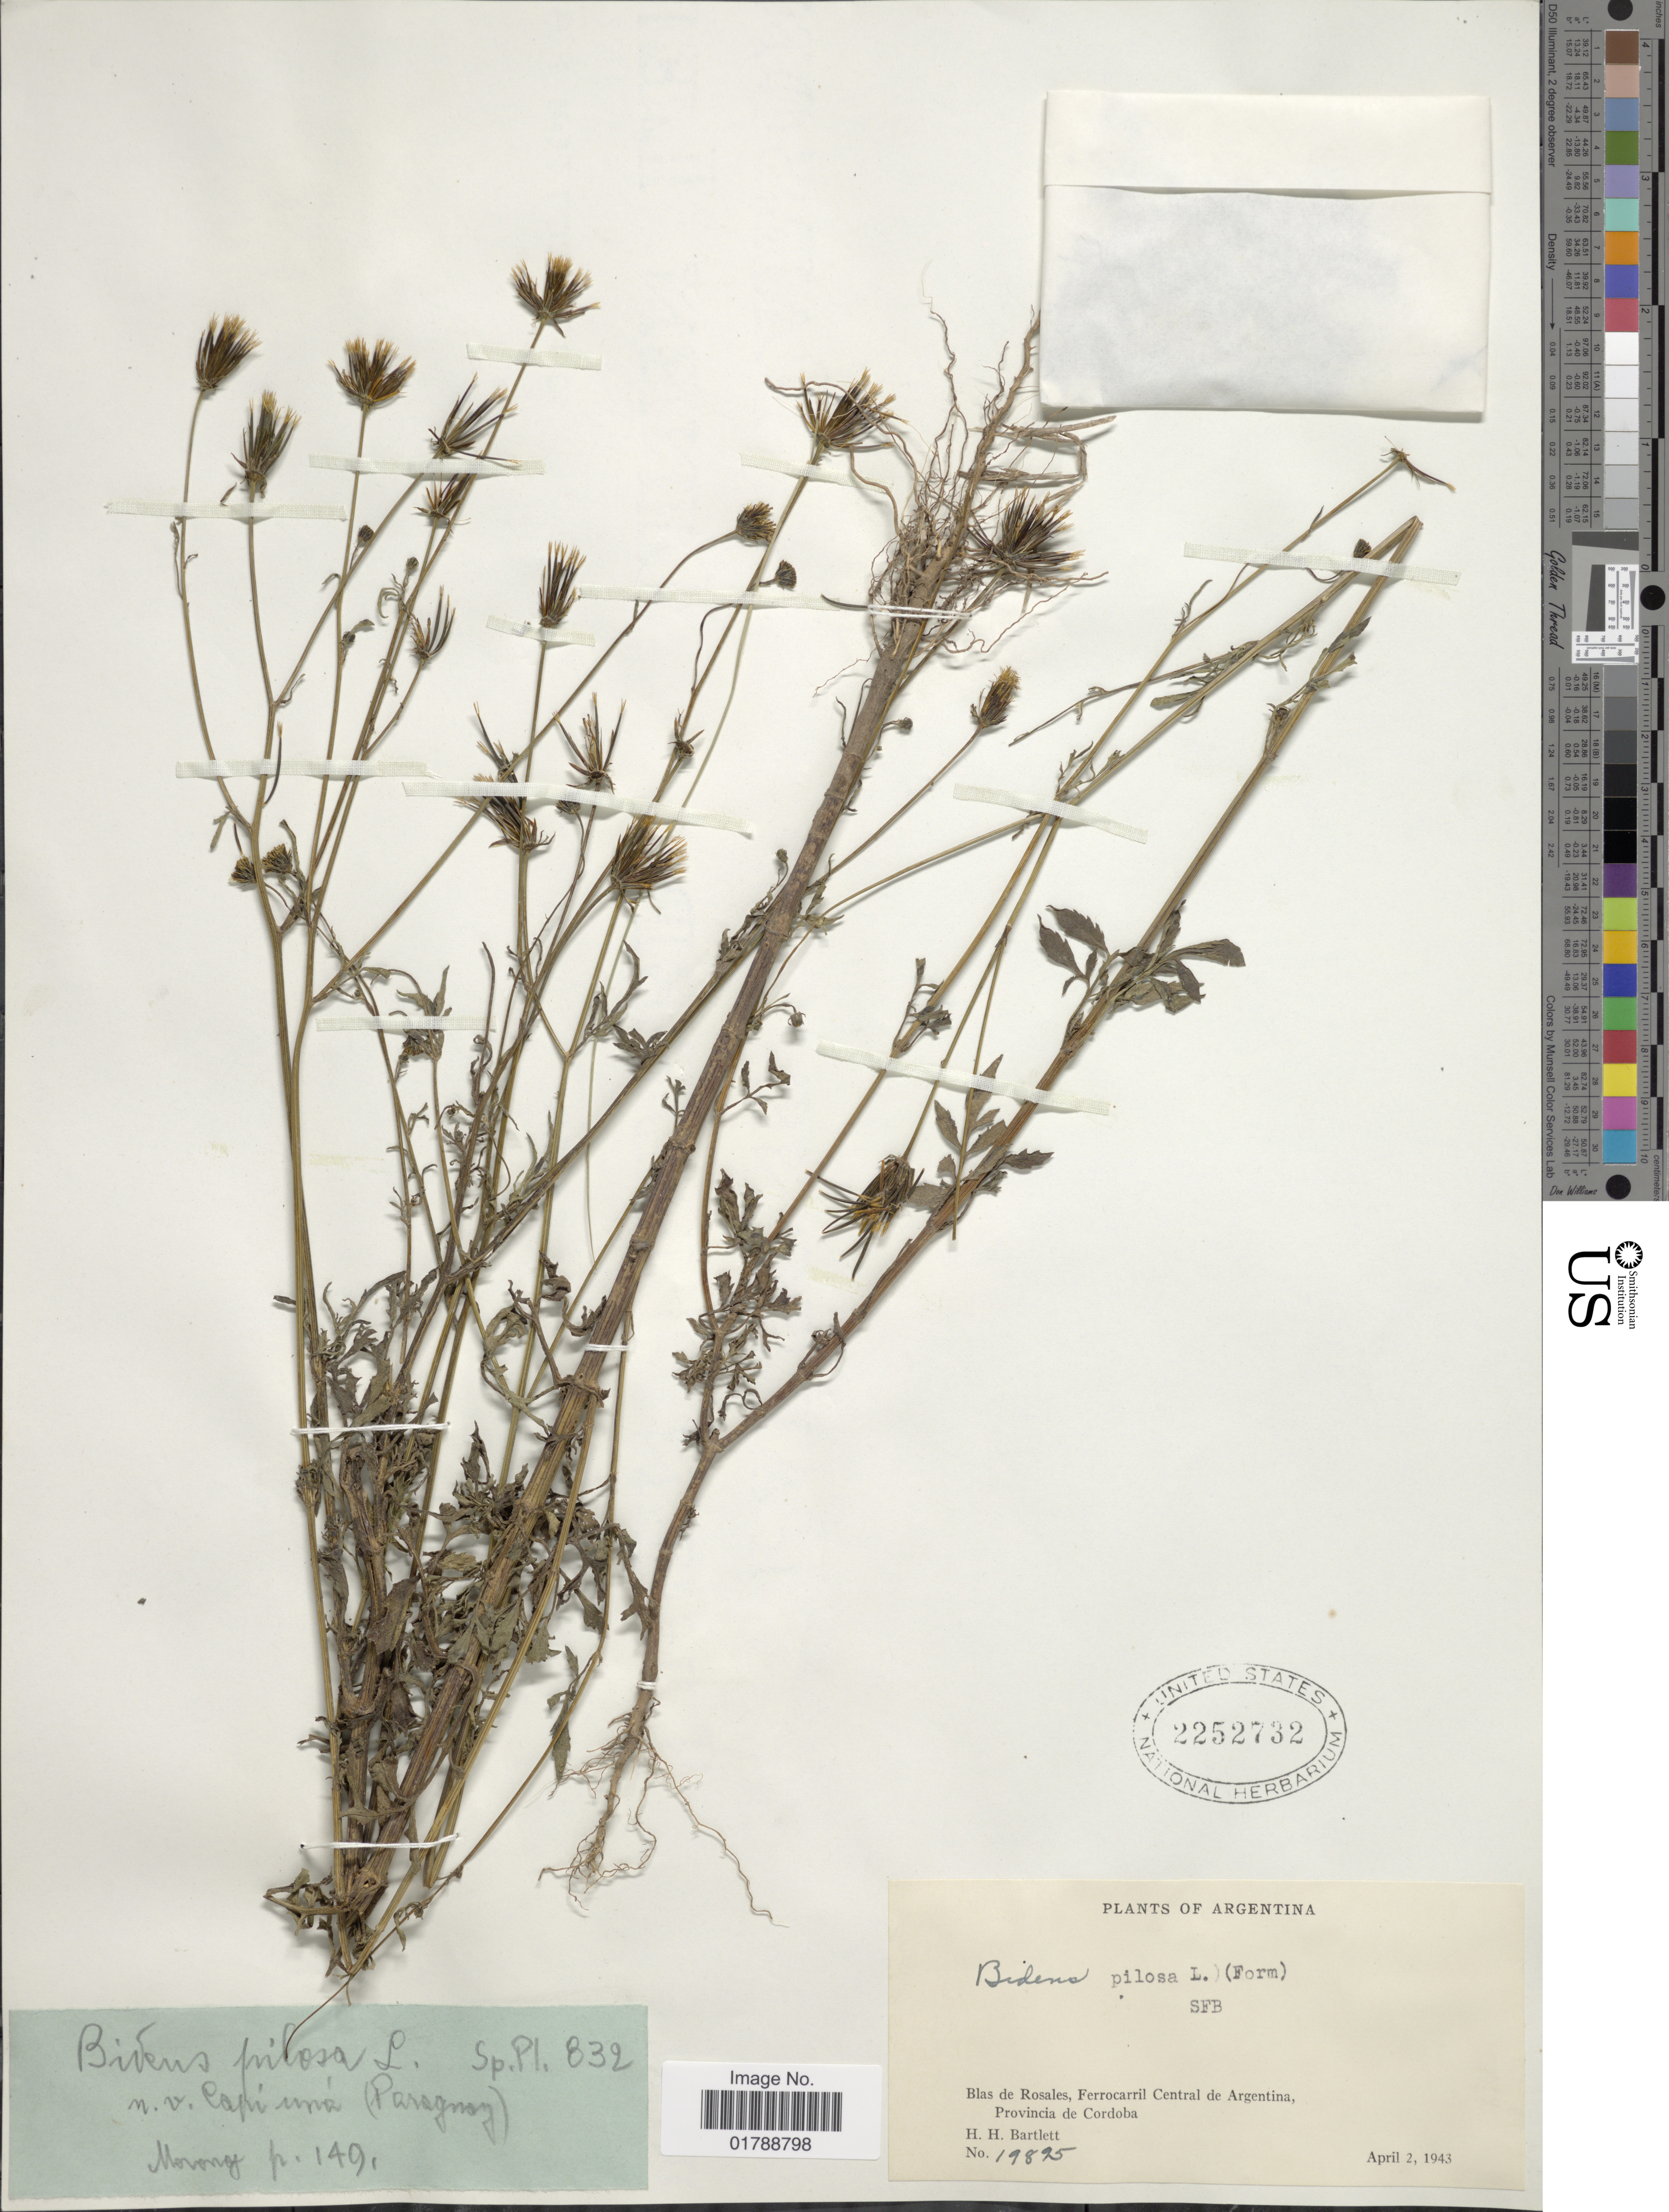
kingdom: Plantae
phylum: Tracheophyta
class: Magnoliopsida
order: Asterales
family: Asteraceae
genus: Bidens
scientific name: Bidens pilosa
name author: L.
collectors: H. H. Bartlett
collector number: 19895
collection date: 1943-04-02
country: Argentina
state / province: Cordoba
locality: Blas de Rosales, Ferrocarril Central de Argentina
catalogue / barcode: US 2252732